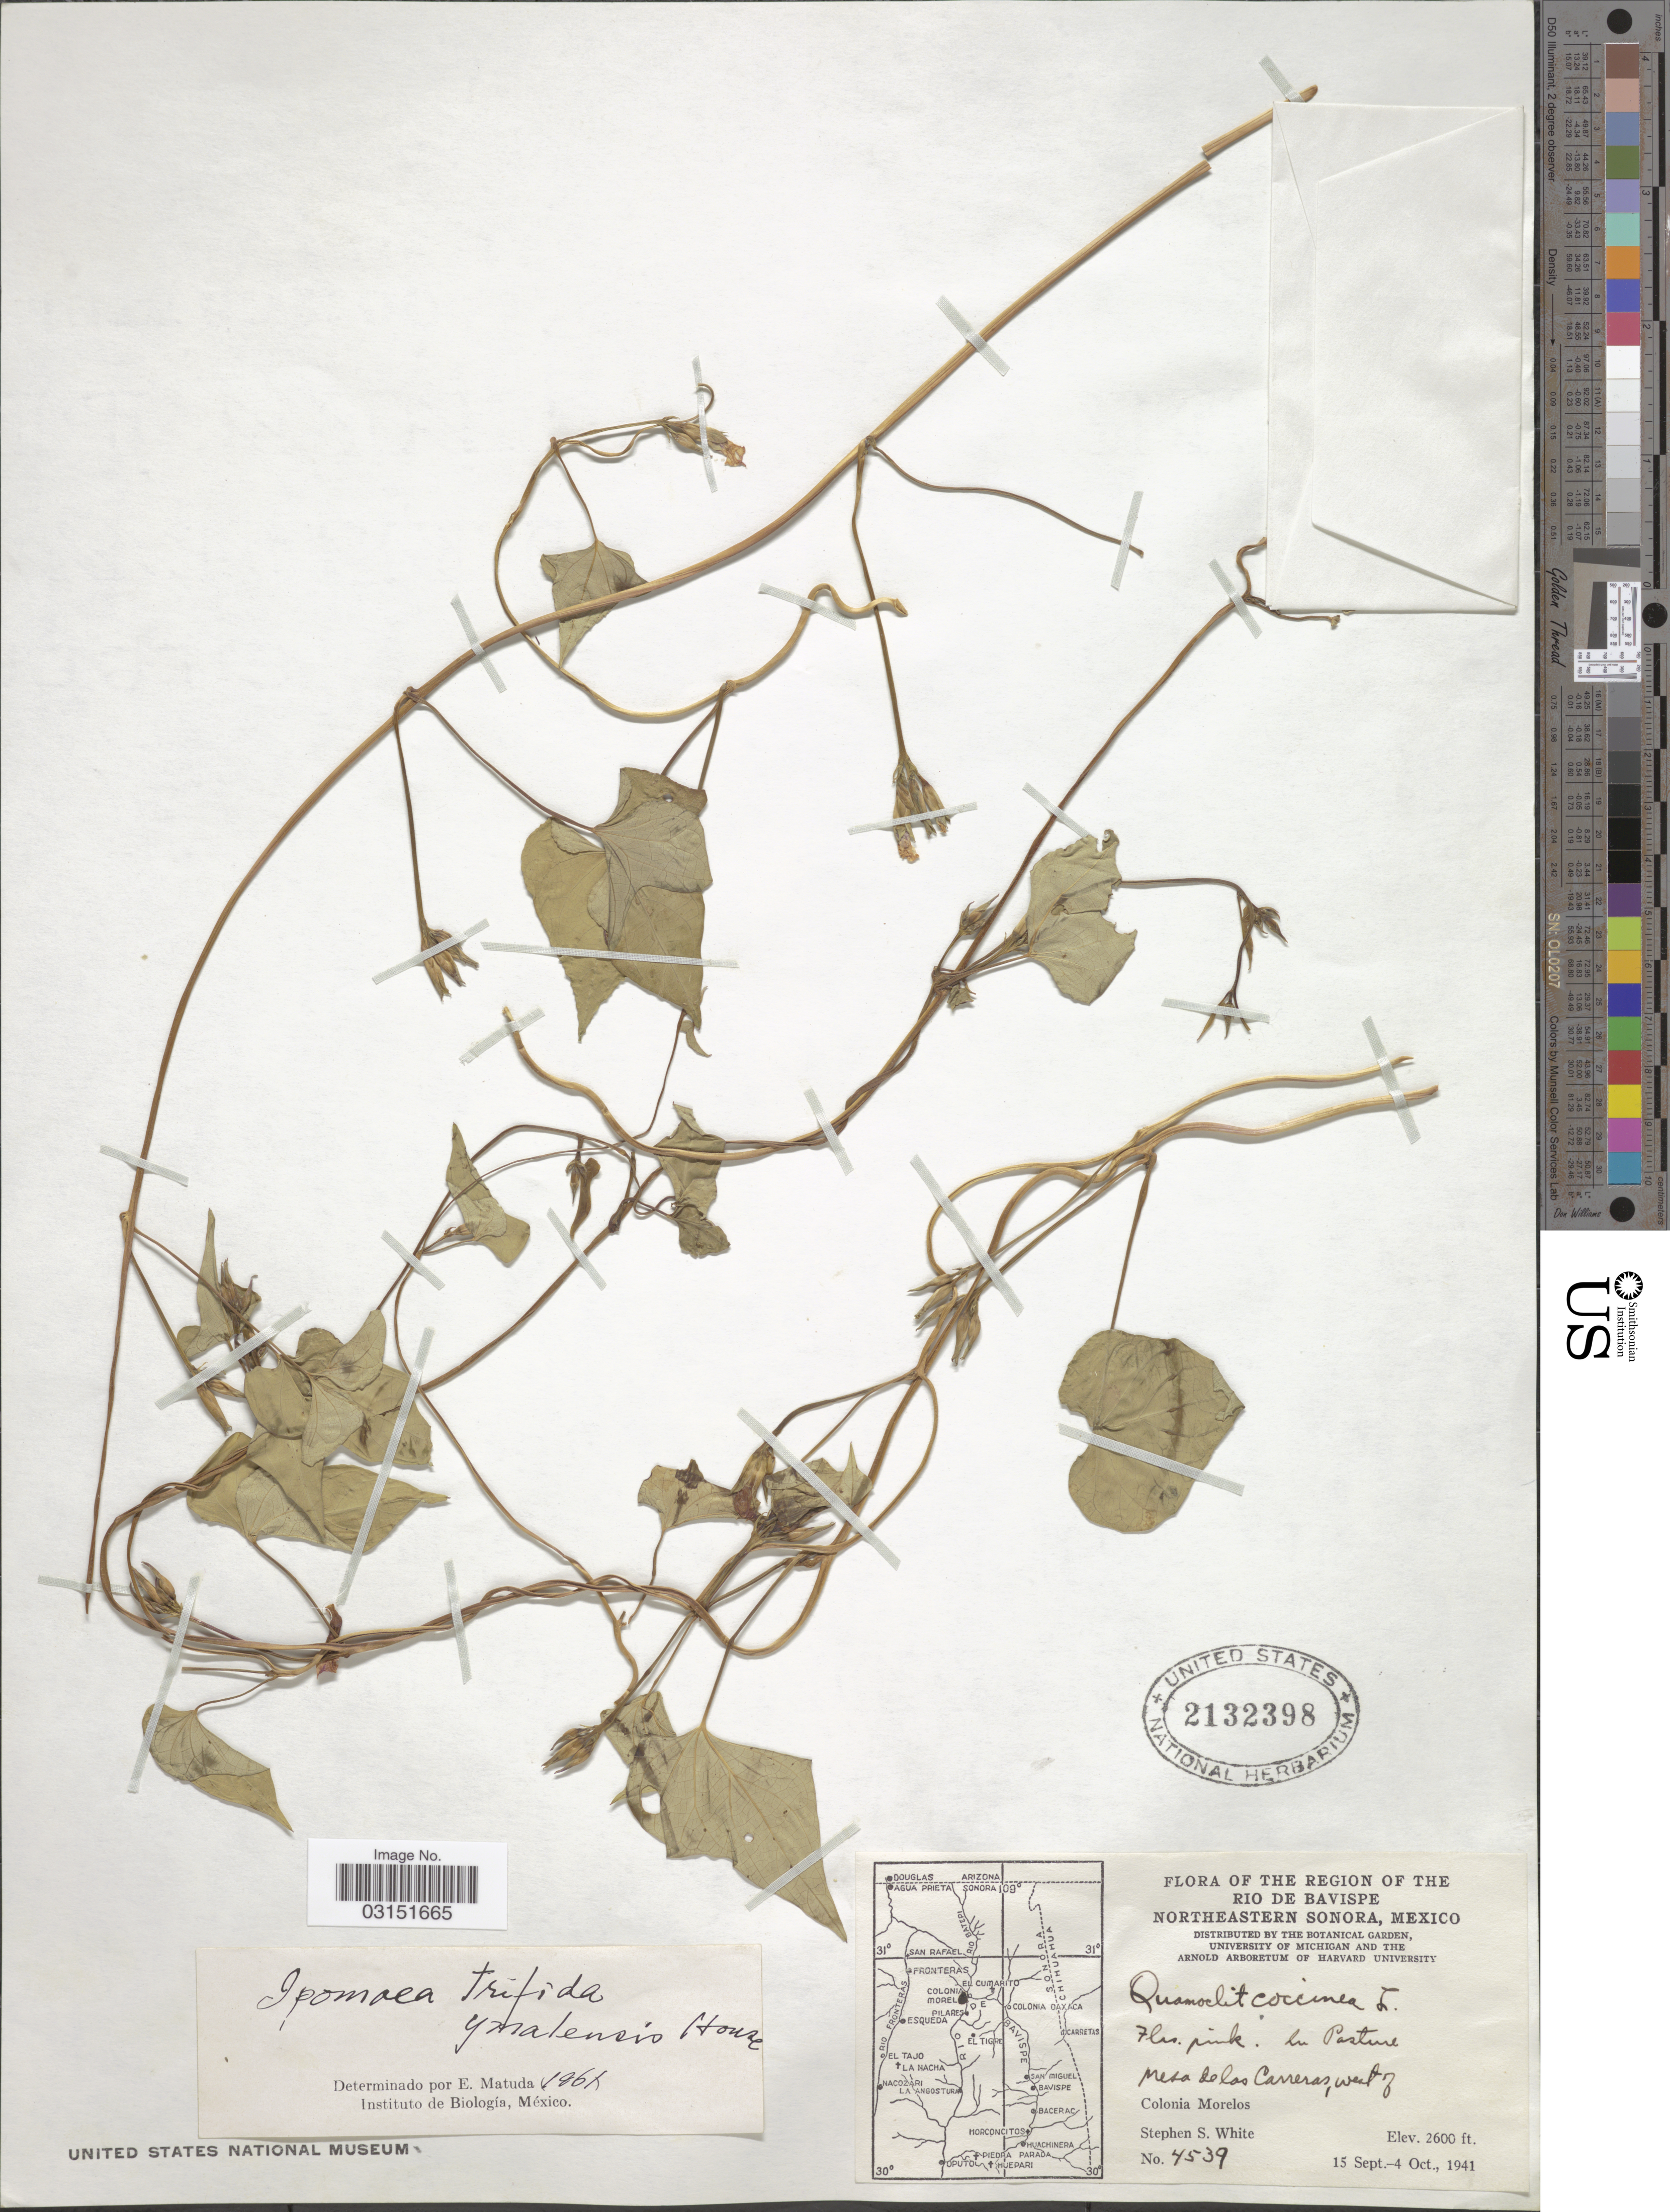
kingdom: Plantae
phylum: Tracheophyta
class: Magnoliopsida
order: Solanales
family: Convolvulaceae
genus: Ipomoea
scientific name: Ipomoea trifida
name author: (Kunth) G. Don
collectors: S. White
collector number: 4539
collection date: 1941-09-15/1941-10-04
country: Mexico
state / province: Sonora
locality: Region of the Rio de Bavispe, Northeastern Sonora. Mesa de las Carreras, west of Colonia Morelos.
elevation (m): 792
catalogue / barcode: US 2132398